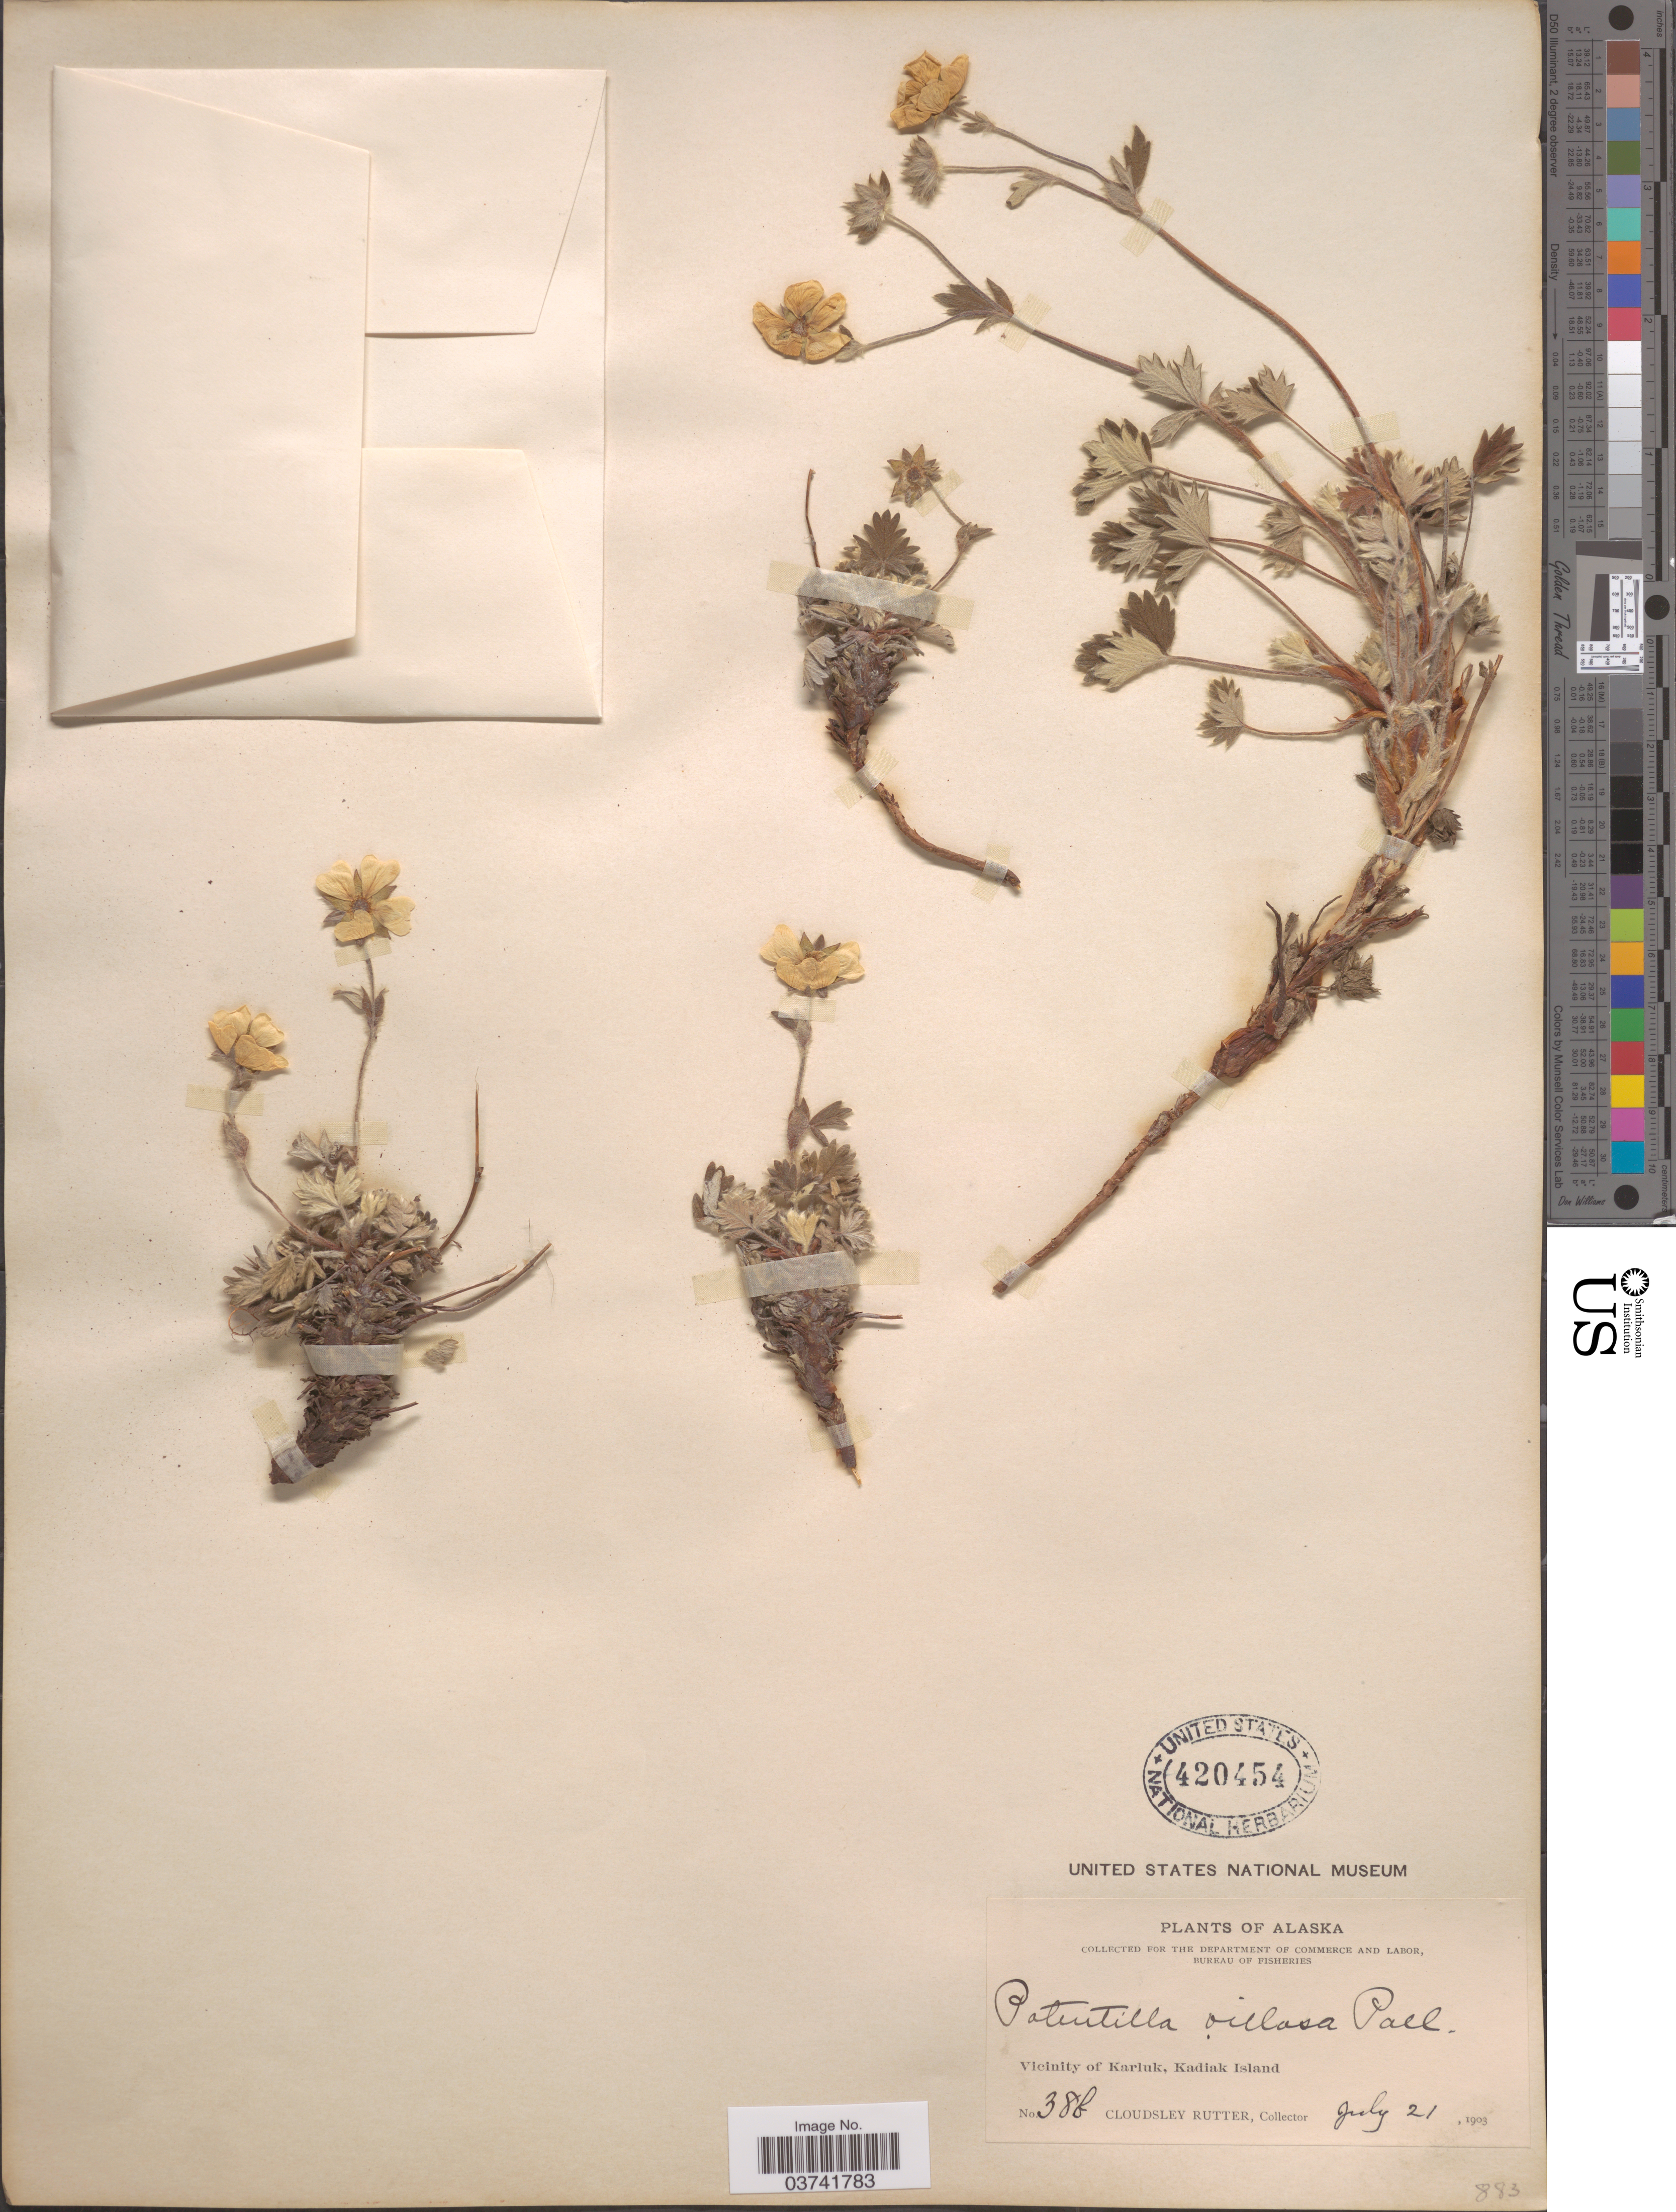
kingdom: Plantae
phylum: Tracheophyta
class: Magnoliopsida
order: Rosales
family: Rosaceae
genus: Potentilla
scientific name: Potentilla villosa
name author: Pall. ex Pursh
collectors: C. Rutter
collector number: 38b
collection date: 1903-07-21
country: United States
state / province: Alaska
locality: Vicinity of Karluk, Kadiak Island.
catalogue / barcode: US 420454